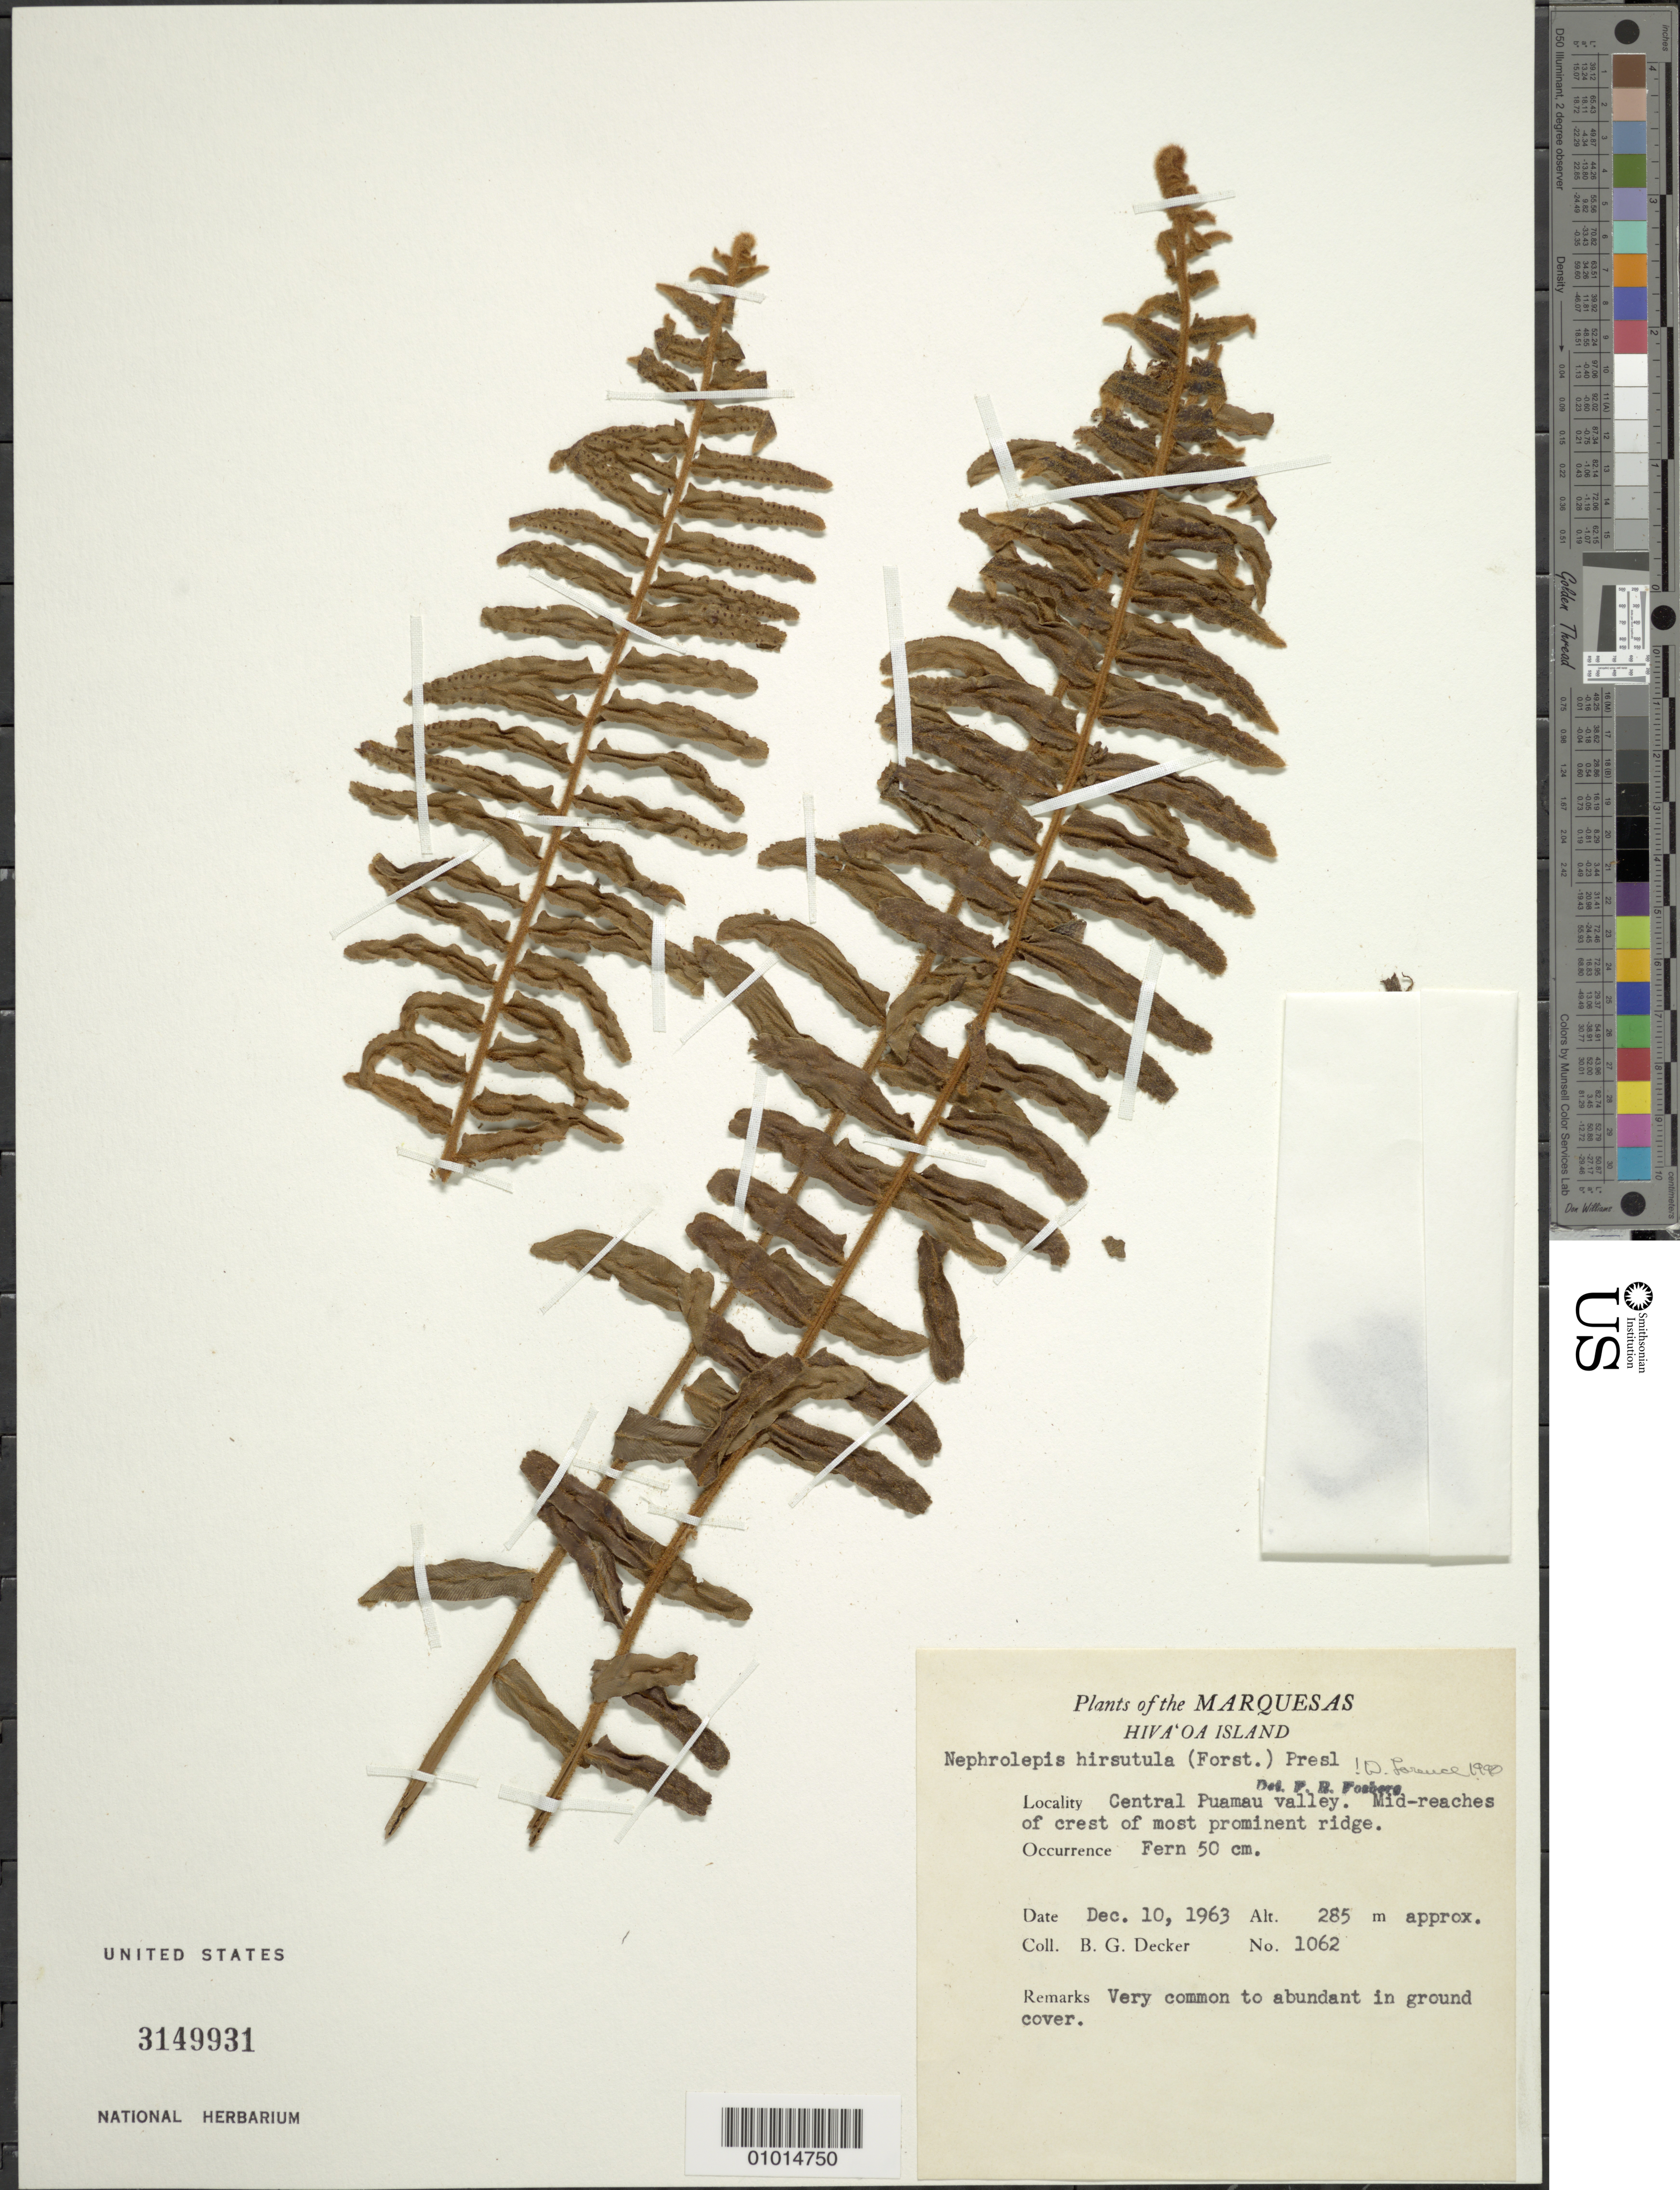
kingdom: Plantae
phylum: Tracheophyta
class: Polypodiopsida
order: Polypodiales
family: Nephrolepidaceae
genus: Nephrolepis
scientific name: Nephrolepis hirsutula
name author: (G. Forst.) C. Presl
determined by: Lorence, David H., (PTBG), National Tropical Botanical Garden (UNITED STATES)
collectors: B. G. Decker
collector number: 1062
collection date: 1963-12-10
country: French Polynesia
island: Hiva Oa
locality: Central Puamau Valley; mid-reaches of crest of most prominent ridge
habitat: Very common to abundant in ground cover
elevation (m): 285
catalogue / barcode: US 3149931